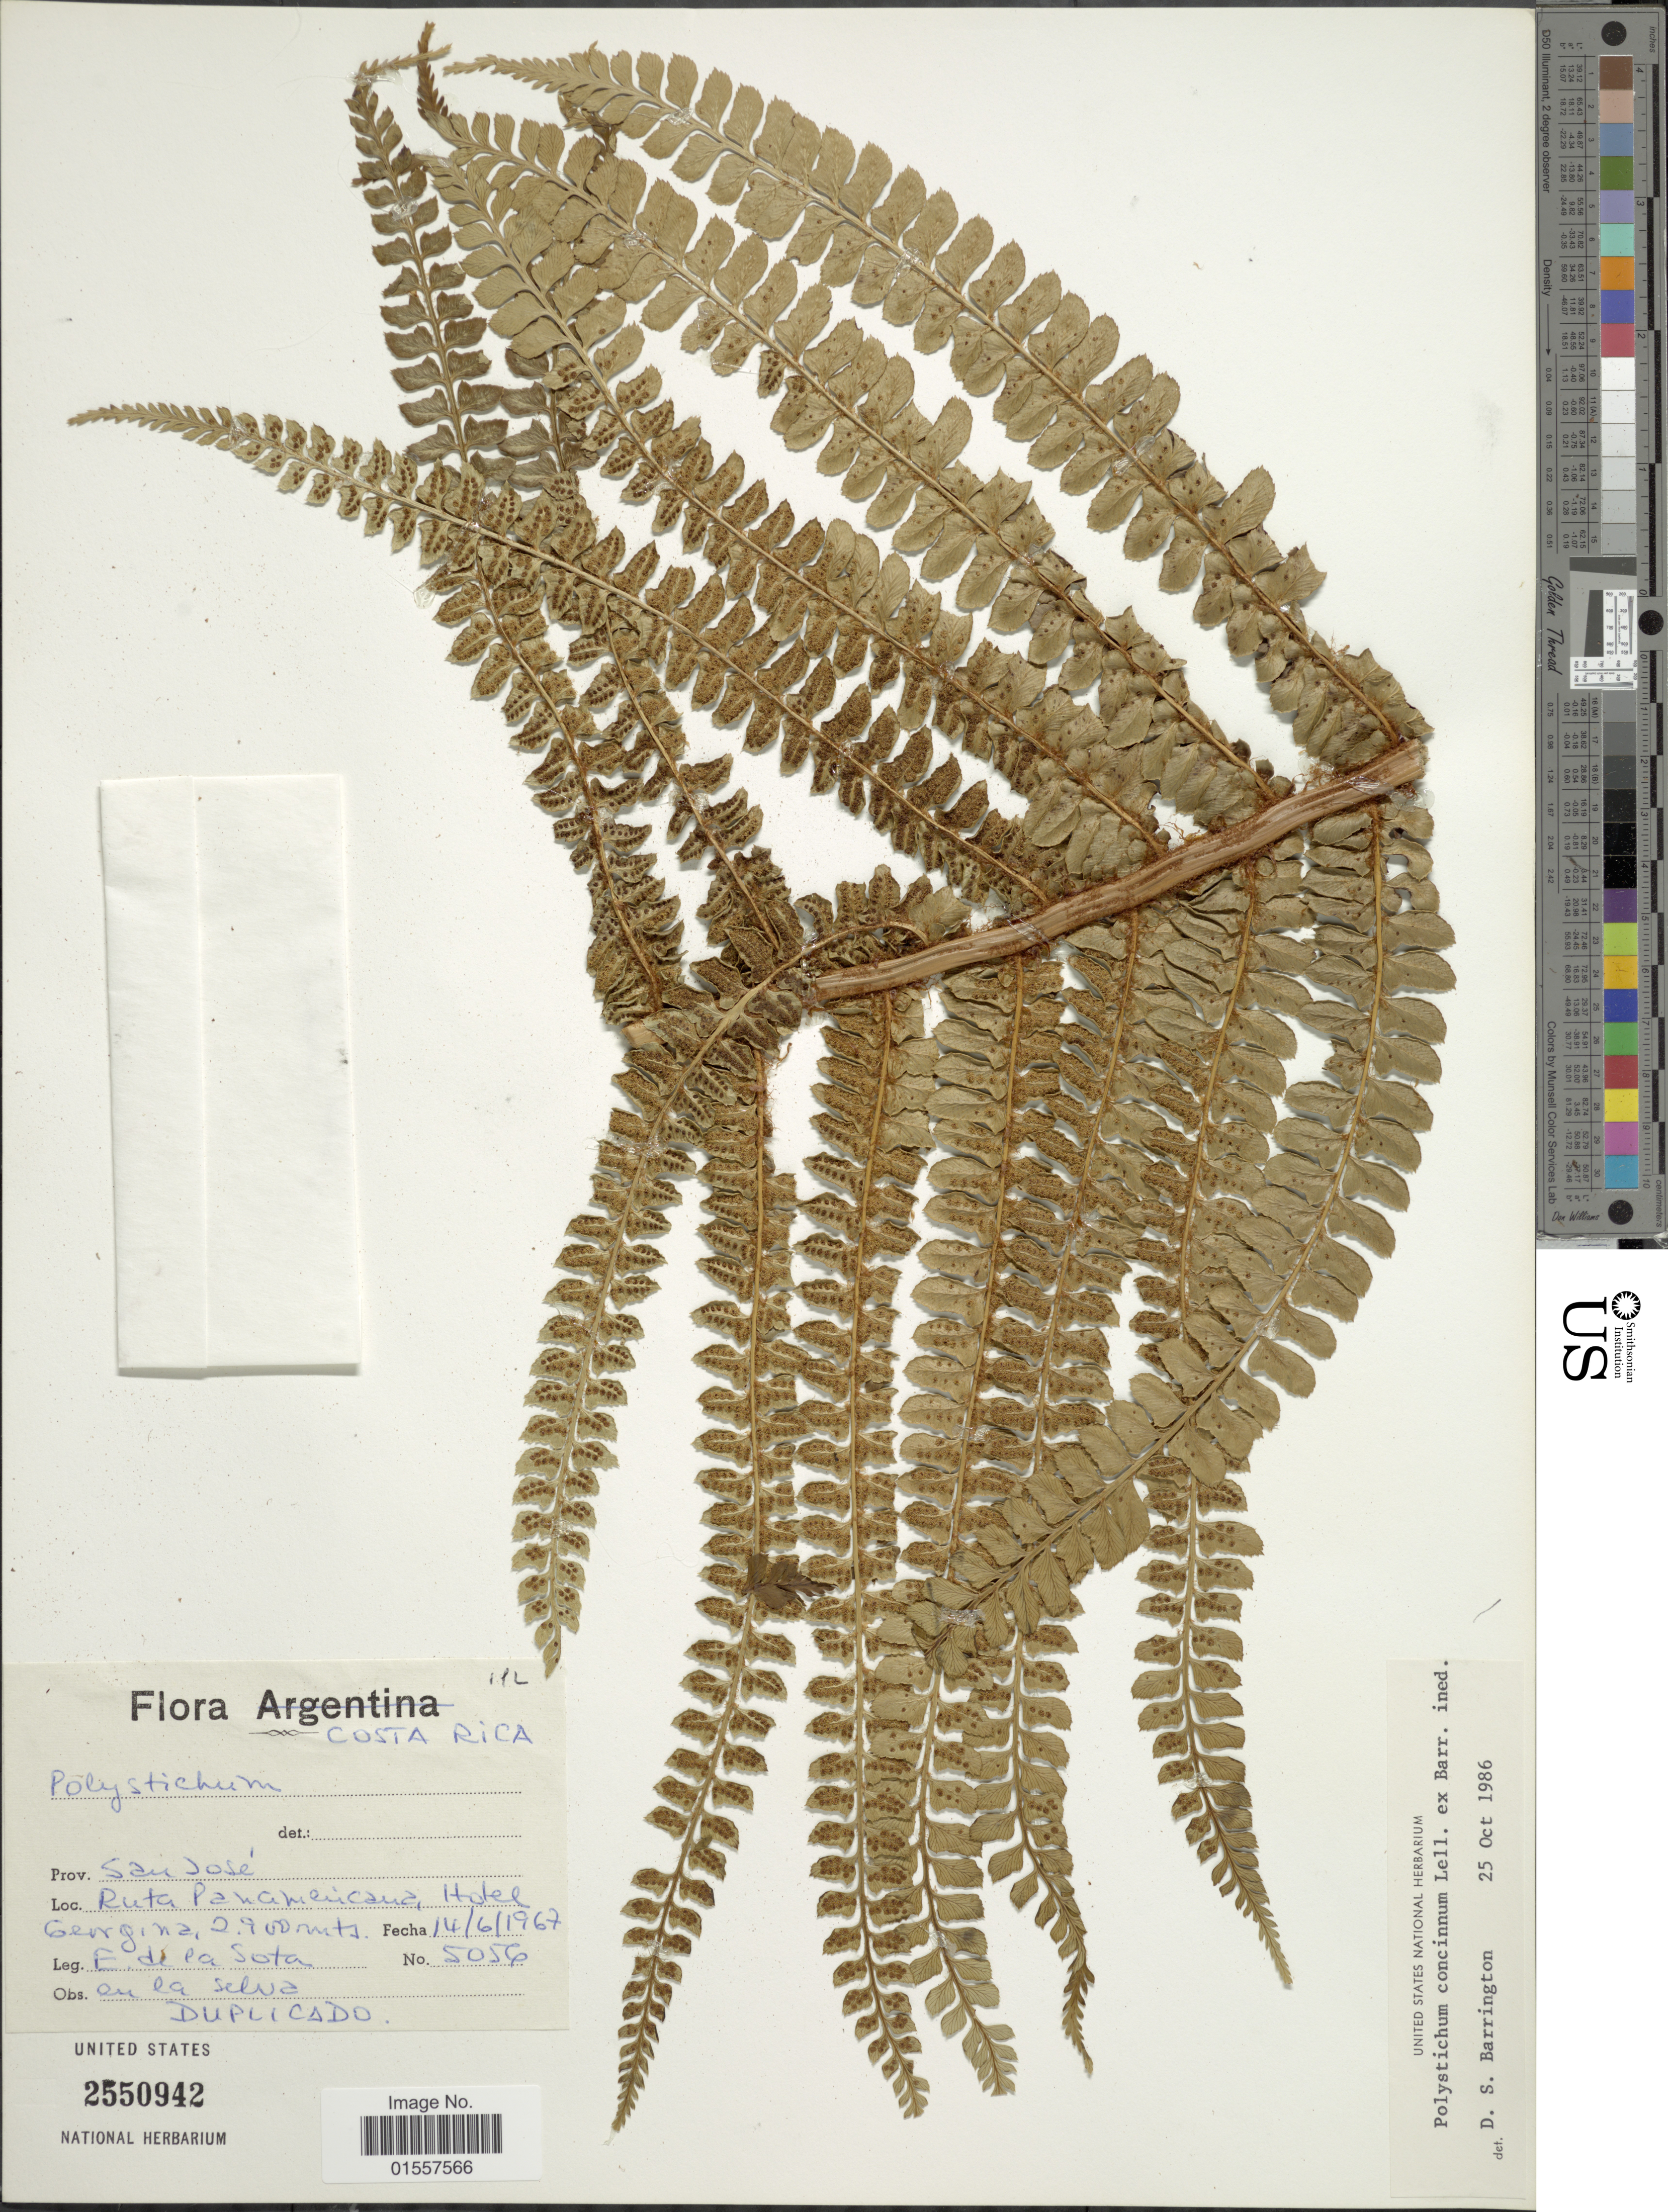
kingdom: Plantae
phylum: Tracheophyta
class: Polypodiopsida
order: Polypodiales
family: Dryopteridaceae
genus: Polystichum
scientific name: Polystichum concinnum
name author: Lellinger ex Barrington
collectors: E. R. de la Sota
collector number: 5056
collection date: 1967-06-14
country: Costa Rica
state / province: San José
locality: Prov. San Jose, Ruta Panamericana, Hotel Georgina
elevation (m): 2900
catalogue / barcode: US 2550942